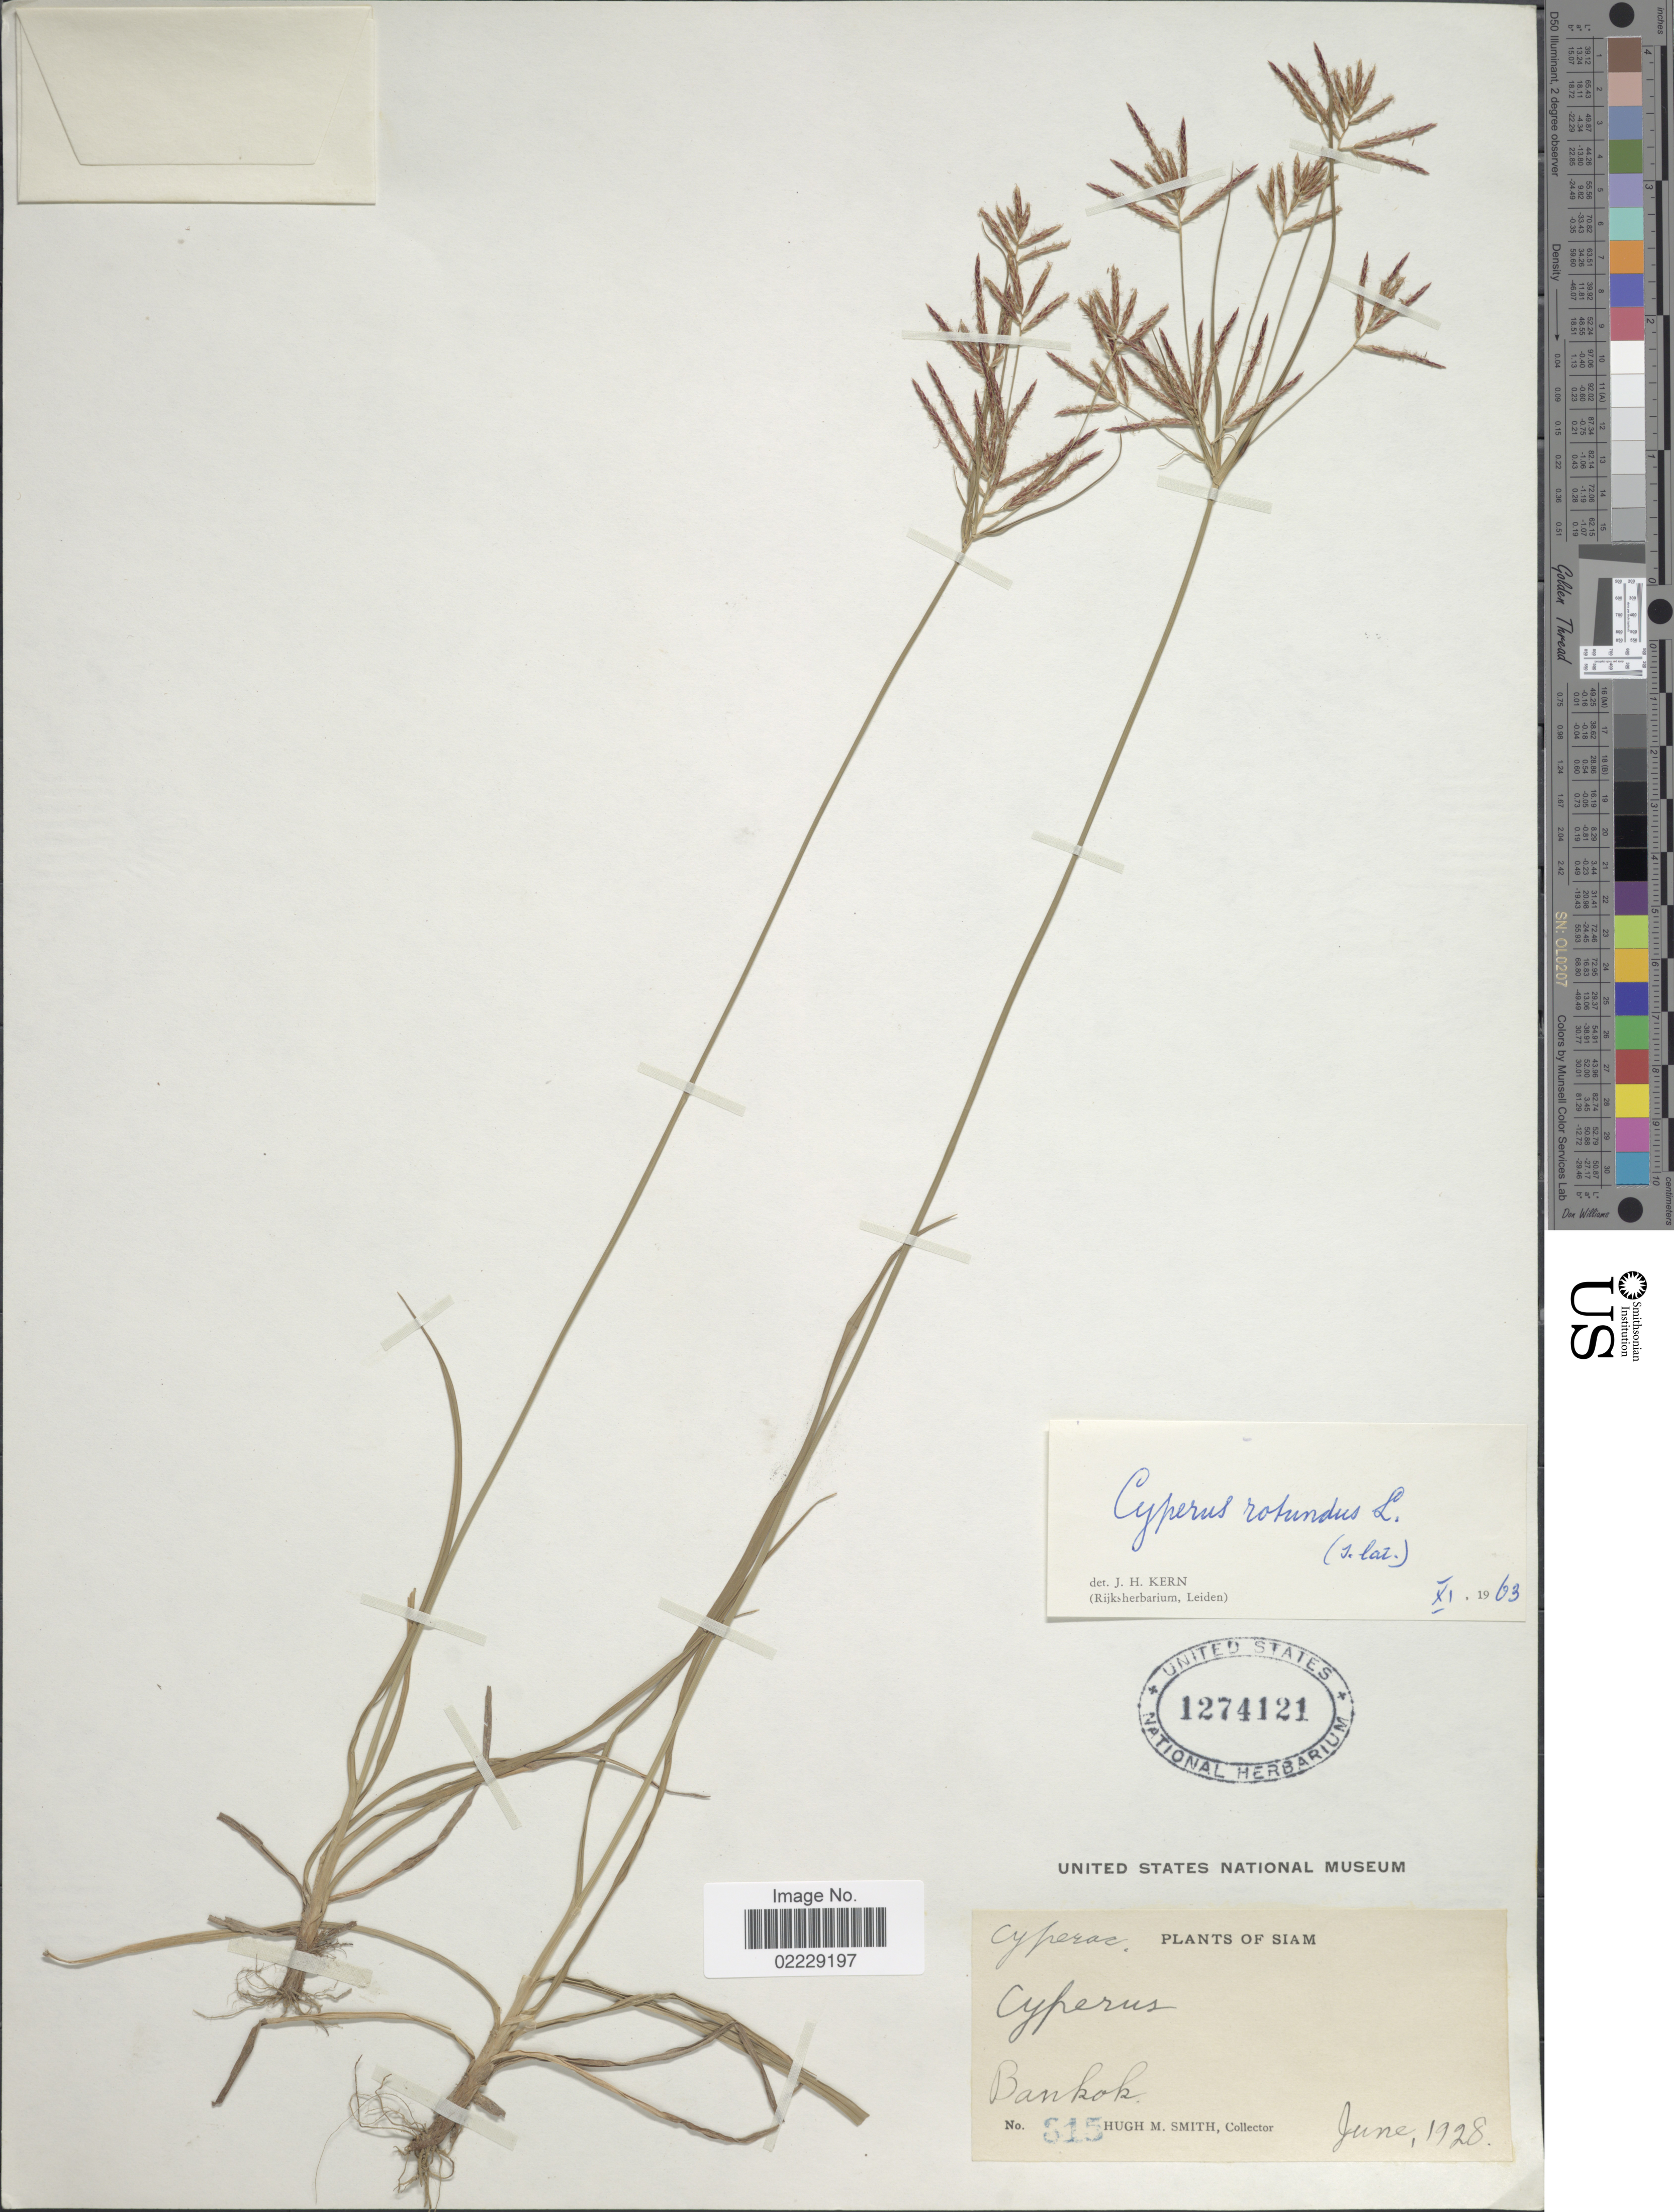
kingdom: Plantae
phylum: Tracheophyta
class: Liliopsida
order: Poales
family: Cyperaceae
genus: Cyperus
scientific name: Cyperus rotundus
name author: L.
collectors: H. M. Smith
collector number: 315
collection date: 1928-06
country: Thailand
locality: Bankok, Siam.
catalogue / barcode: US 1274121